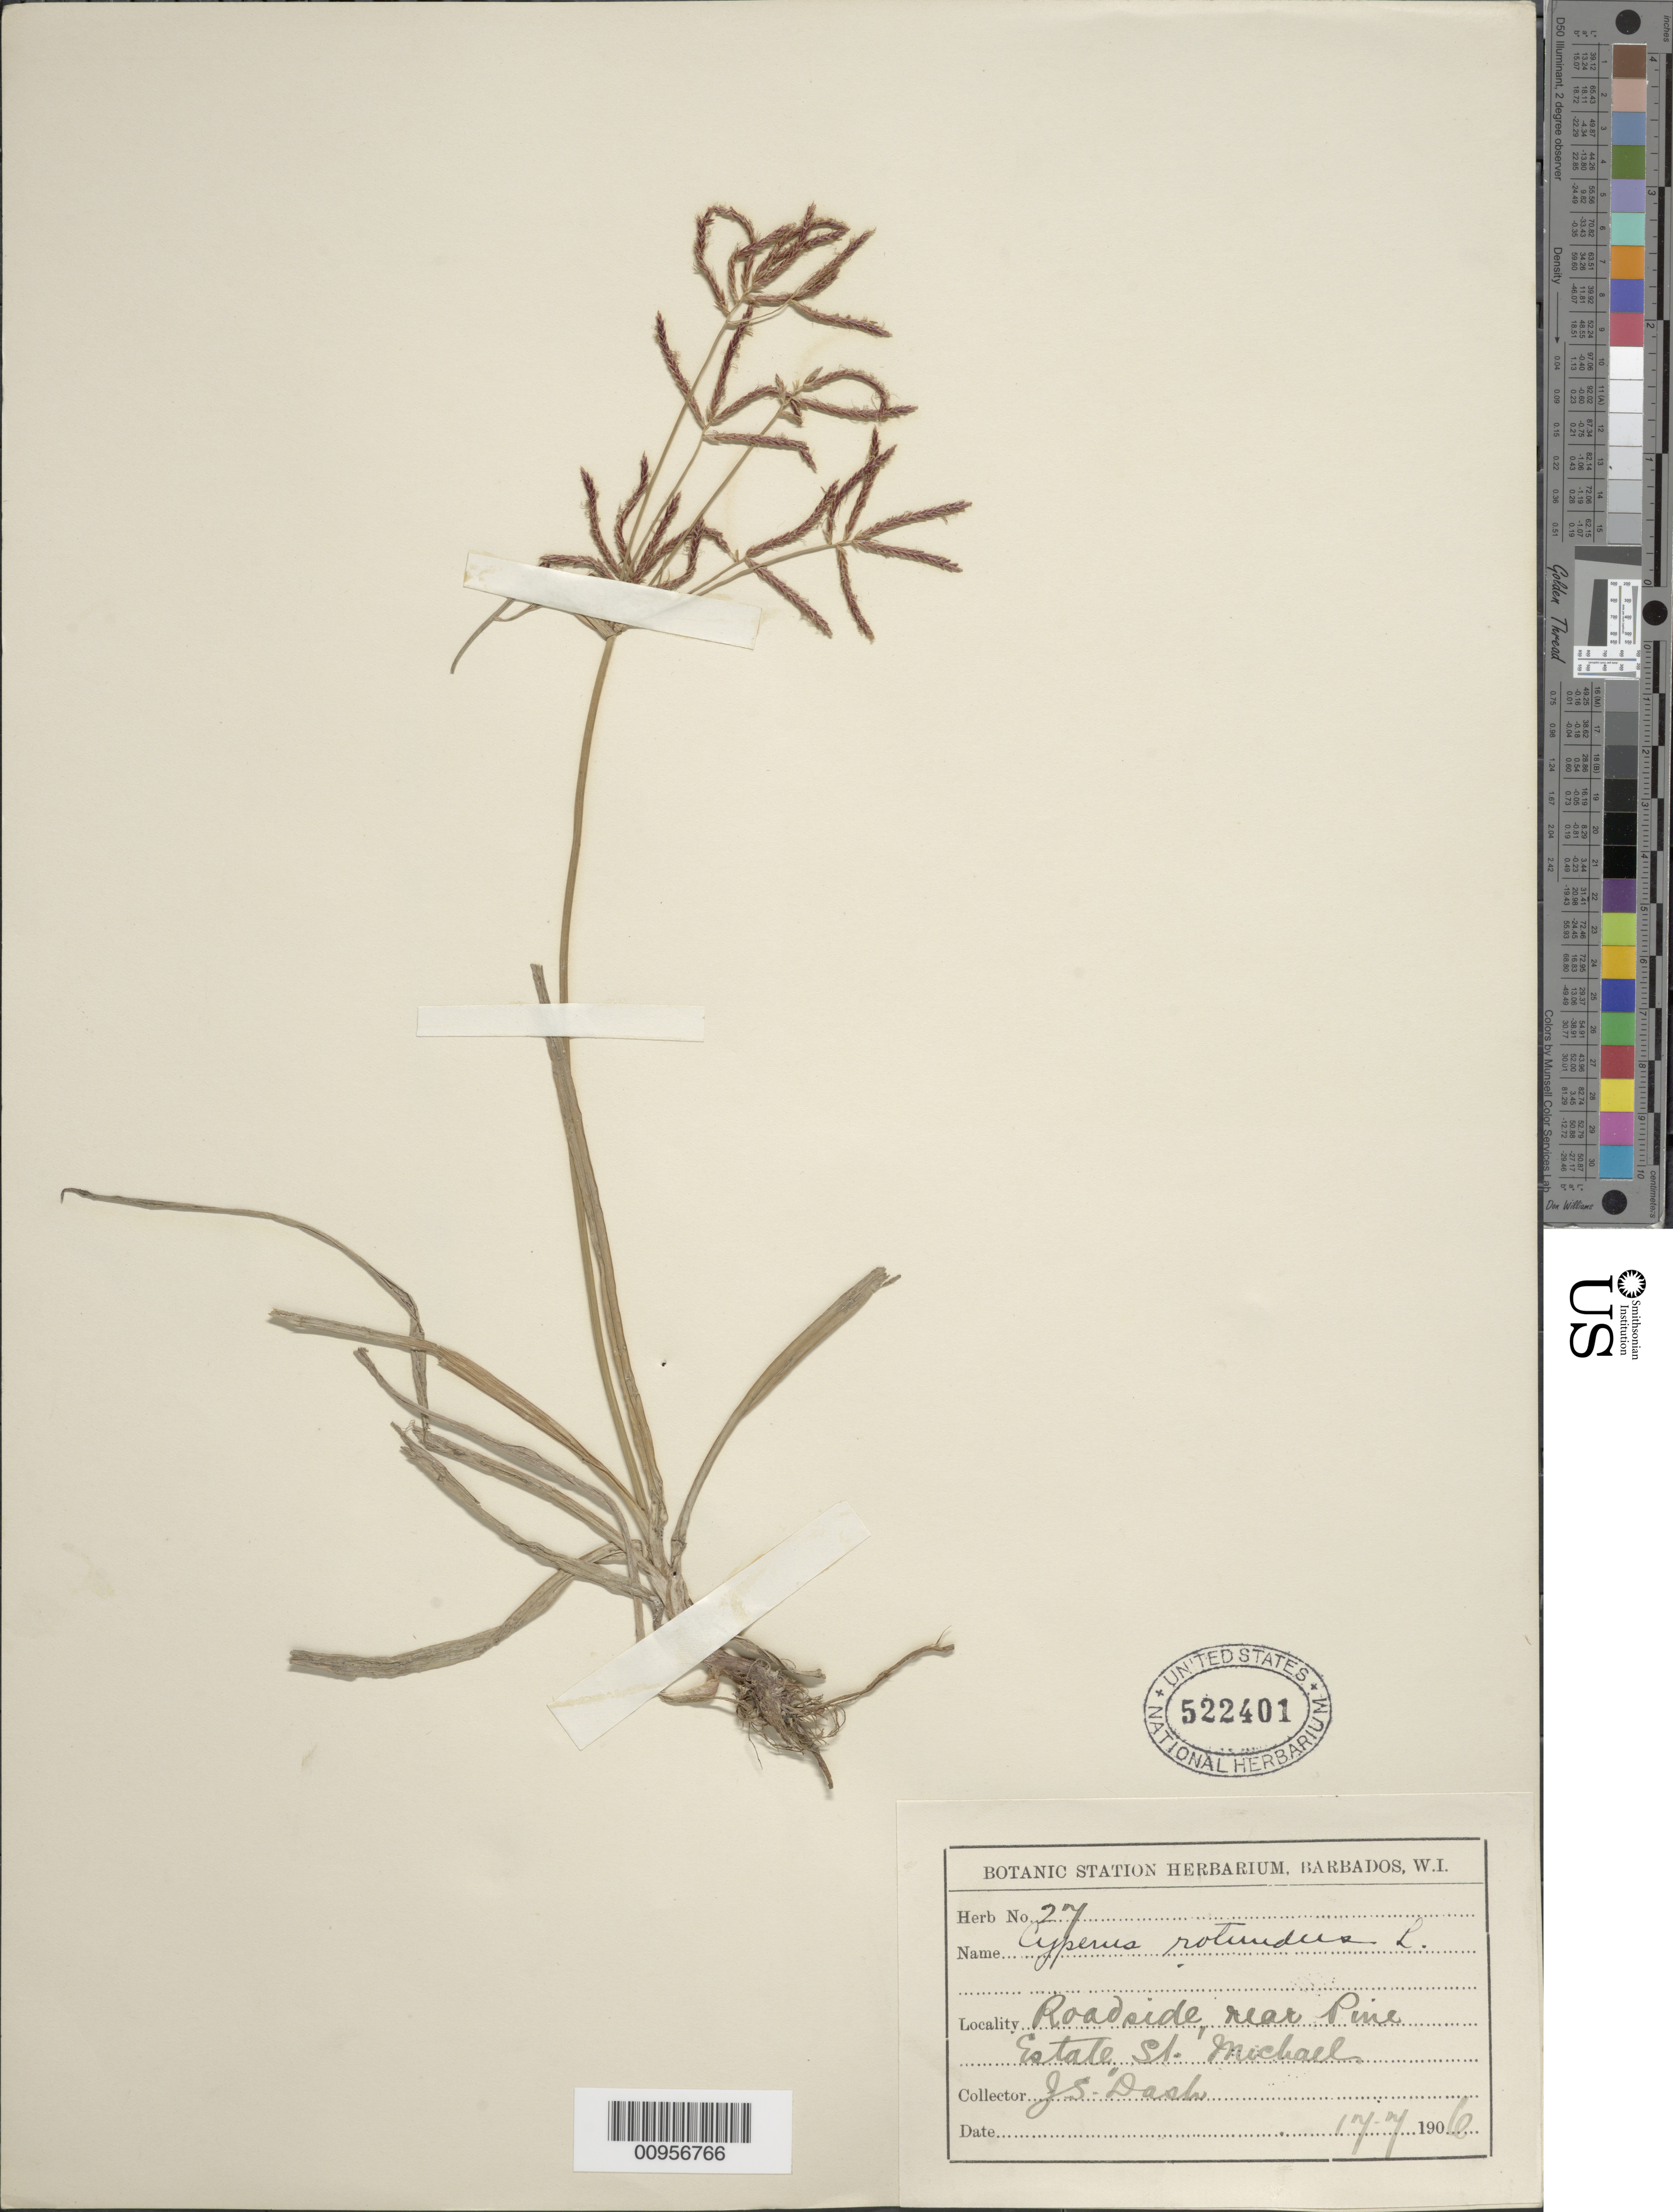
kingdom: Plantae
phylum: Tracheophyta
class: Liliopsida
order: Poales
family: Cyperaceae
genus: Cyperus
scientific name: Cyperus rotundus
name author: L.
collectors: J. Dash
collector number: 27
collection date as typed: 07 Jul 1906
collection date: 1906-07-07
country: Barbados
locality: Roadside near Pine Estate, St. Michael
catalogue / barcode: US 522401